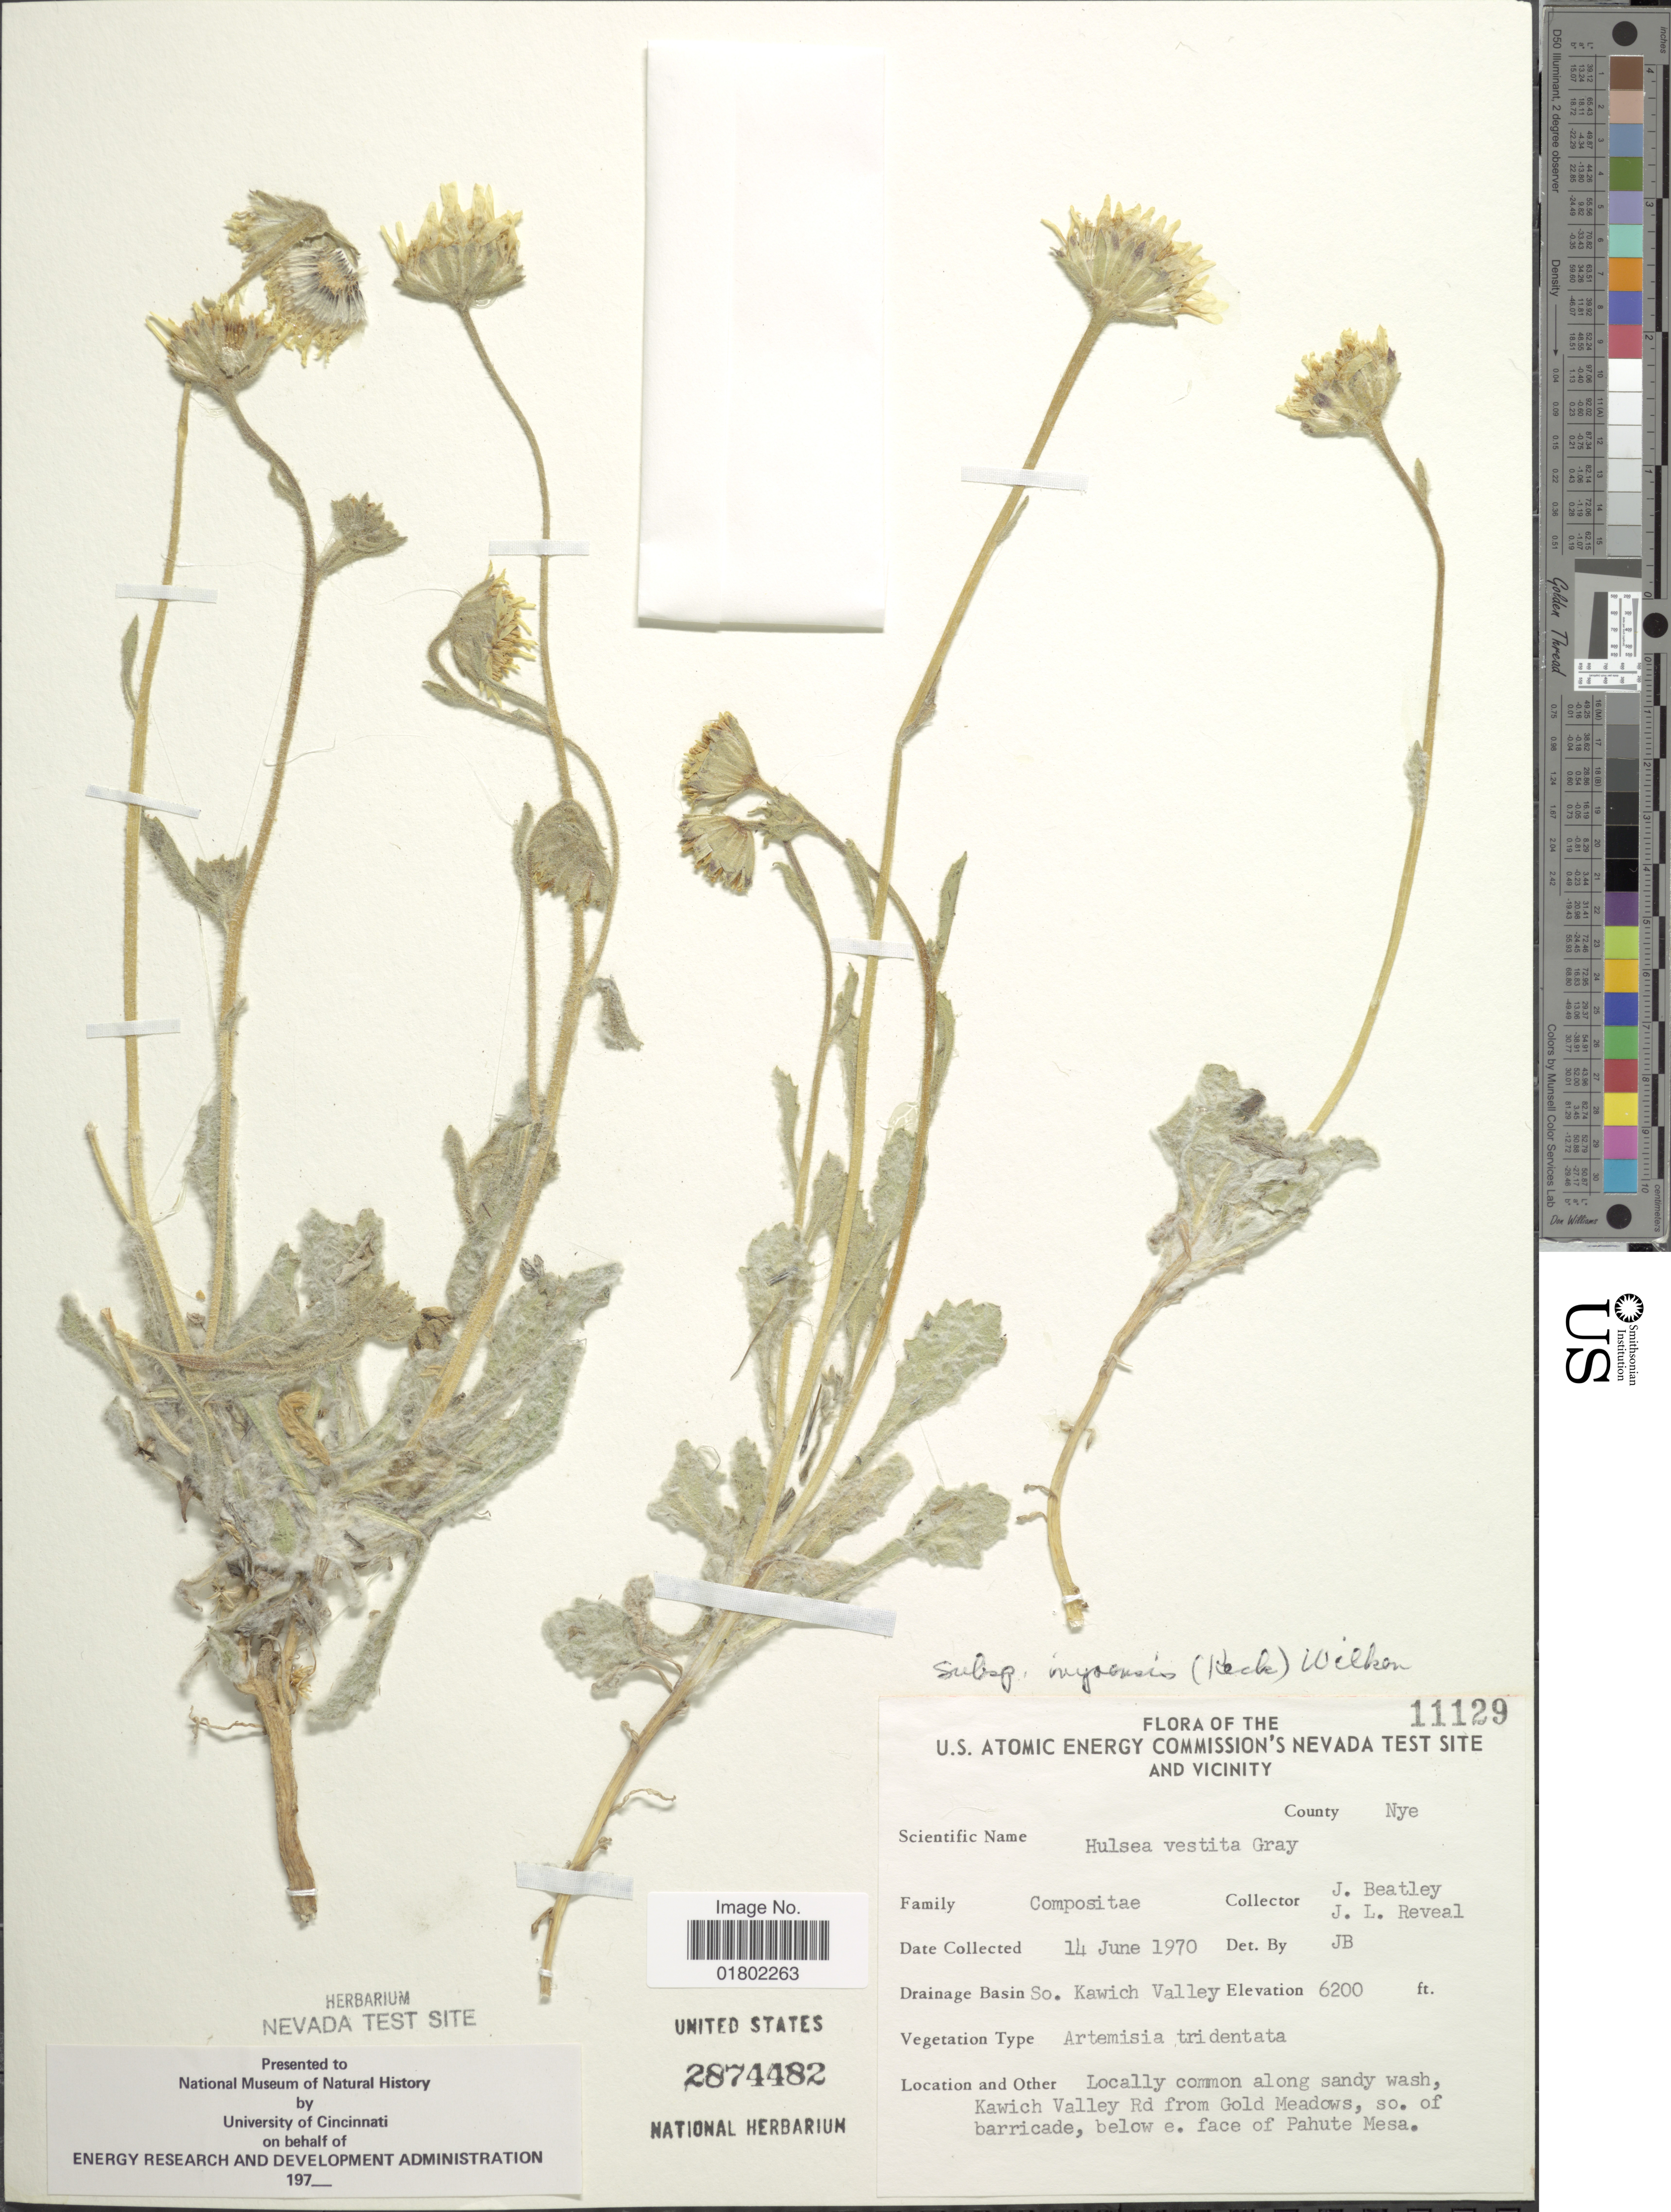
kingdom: Plantae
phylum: Tracheophyta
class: Magnoliopsida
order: Asterales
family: Asteraceae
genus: Hulsea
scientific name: Hulsea vestita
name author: A. Gray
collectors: J. C. Beatley & J. L. Reveal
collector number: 11129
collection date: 1970-06-14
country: United States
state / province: Nevada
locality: U. S. Atomic Energy Commission's Nevada Test Site and Vicinity, County Nye, So. Kawich Valley Rd from Gold Meadows, so. of barricade, below e. face of Pahute Mesa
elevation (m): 1890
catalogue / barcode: US 2874482